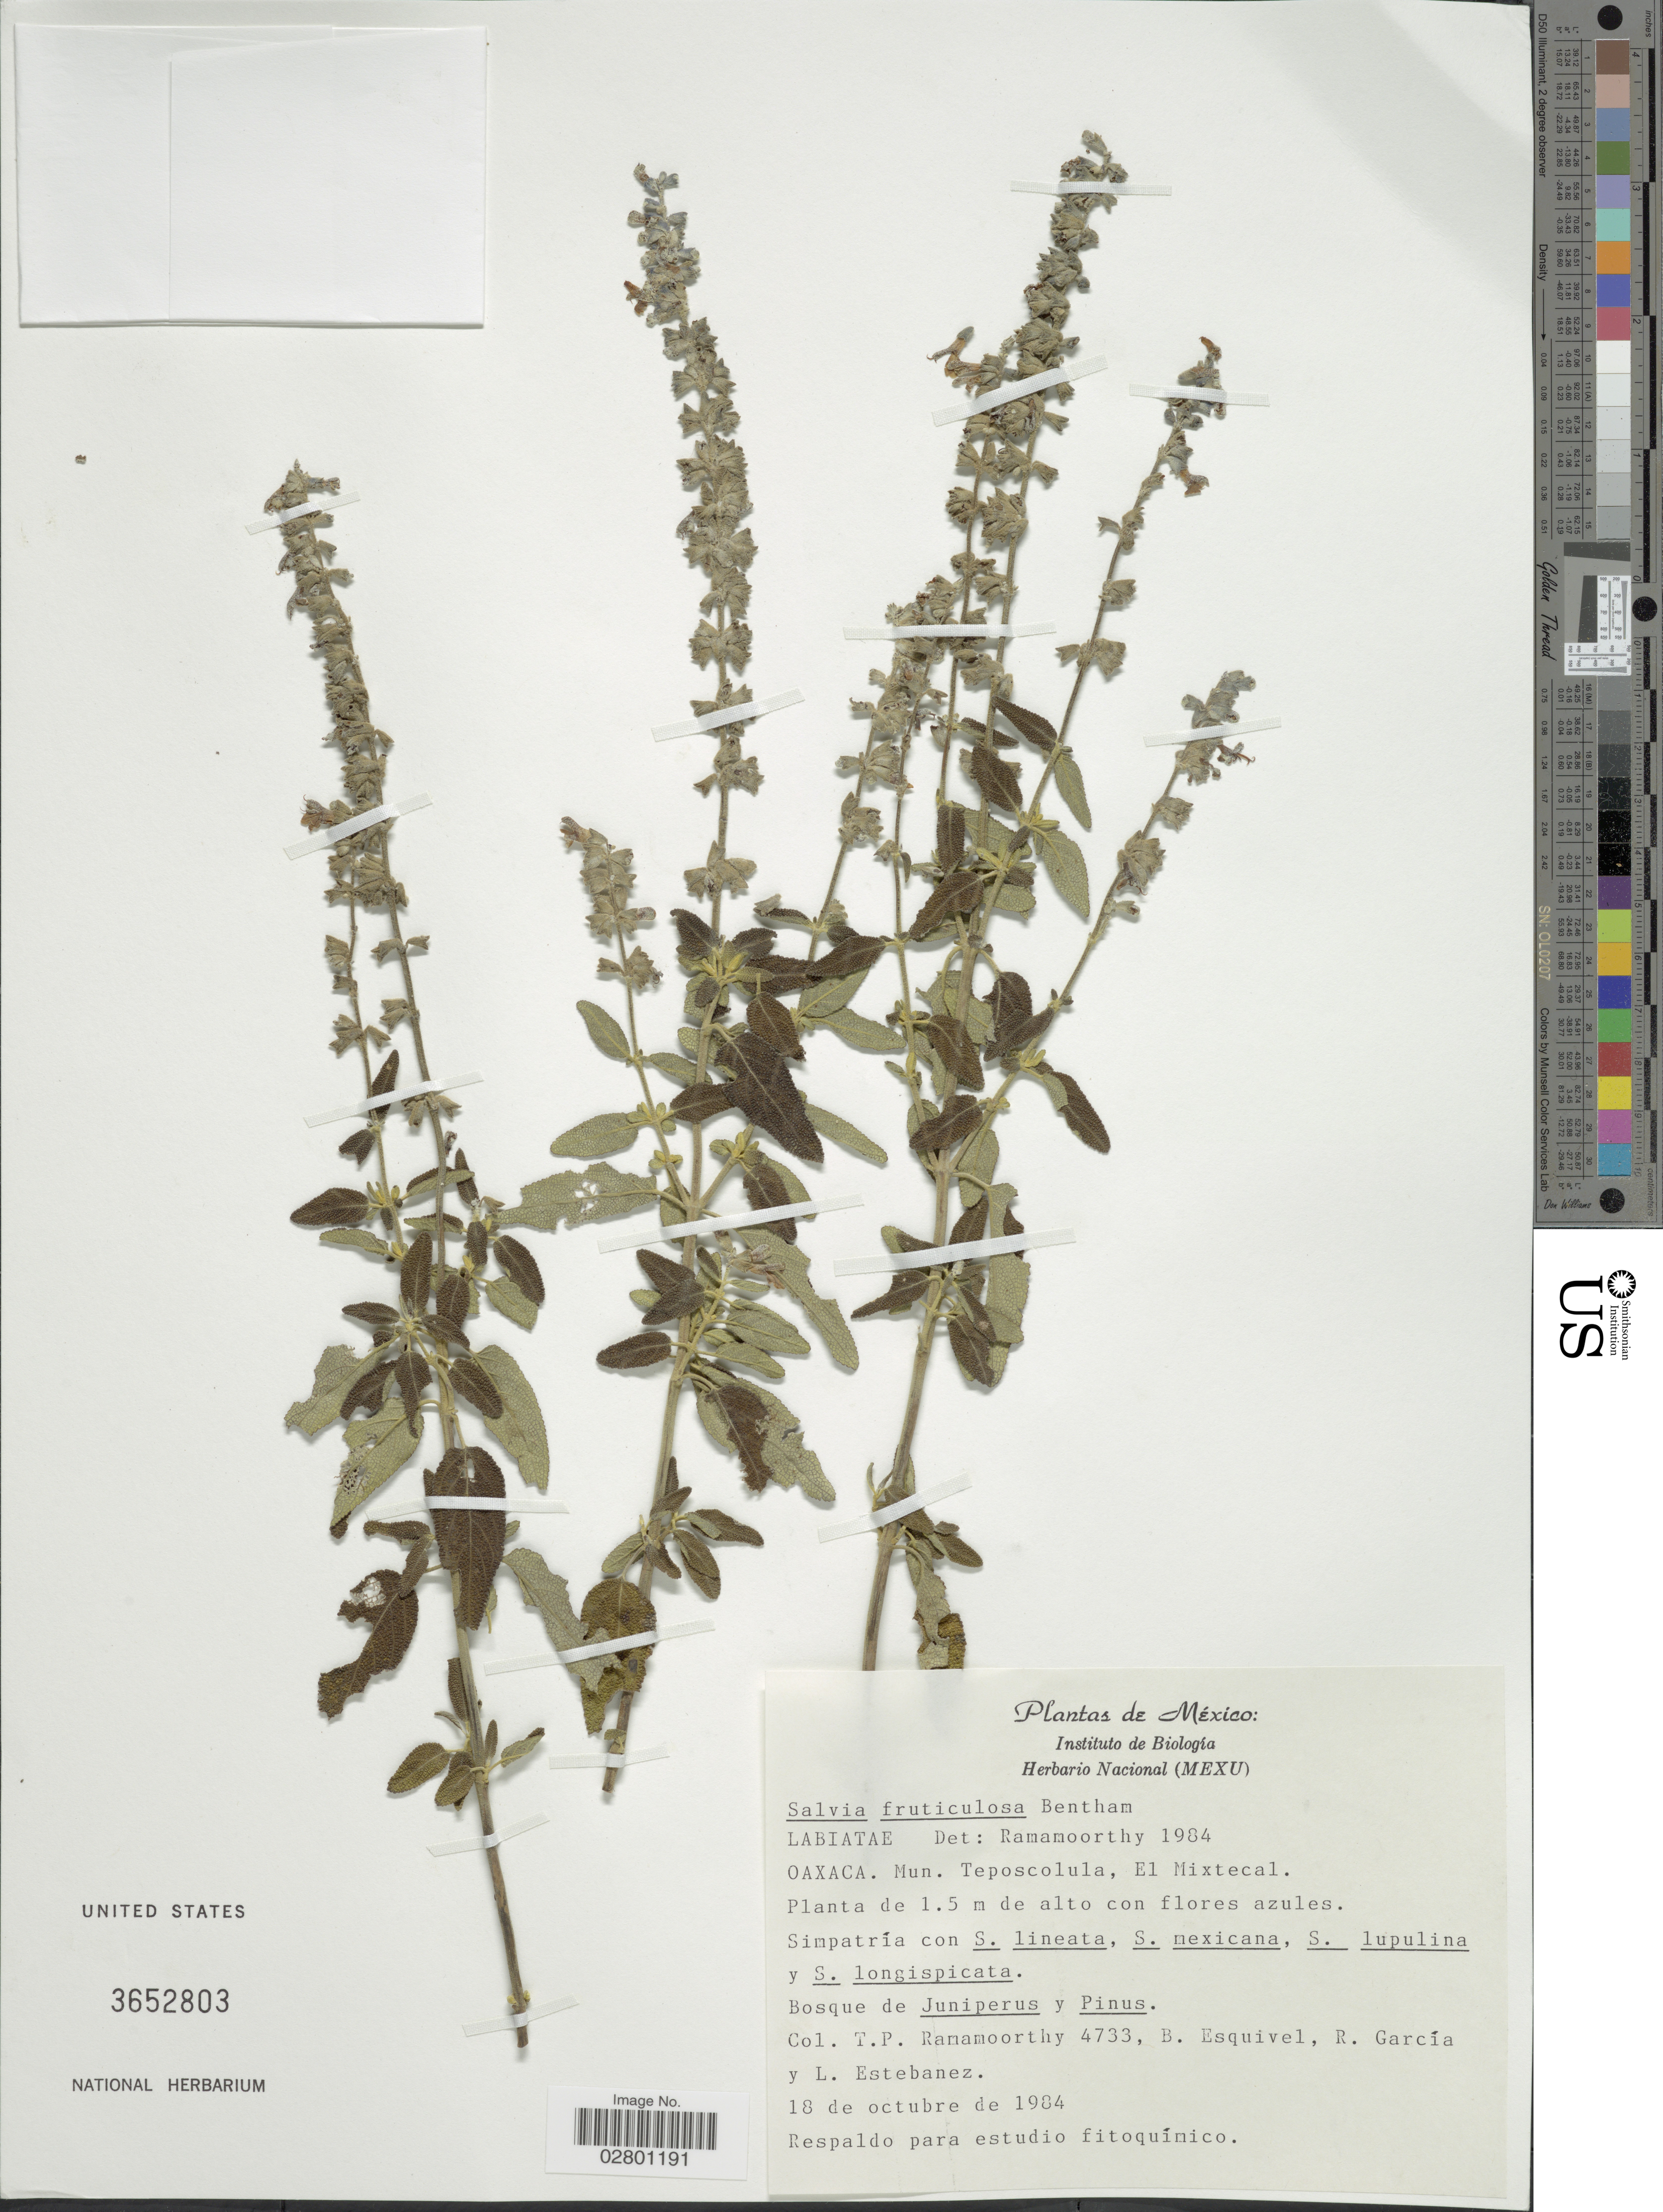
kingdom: Plantae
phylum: Tracheophyta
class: Magnoliopsida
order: Lamiales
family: Lamiaceae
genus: Salvia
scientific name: Salvia fruticulosa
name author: Benth.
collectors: T. P. Ramamoorthy, B. Esquivel, R. García & L. Estebanez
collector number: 4733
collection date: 1984-10-18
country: Mexico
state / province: Oaxaca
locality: Mun. Teposcolula, El Mixtecal.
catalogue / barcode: US 3652803